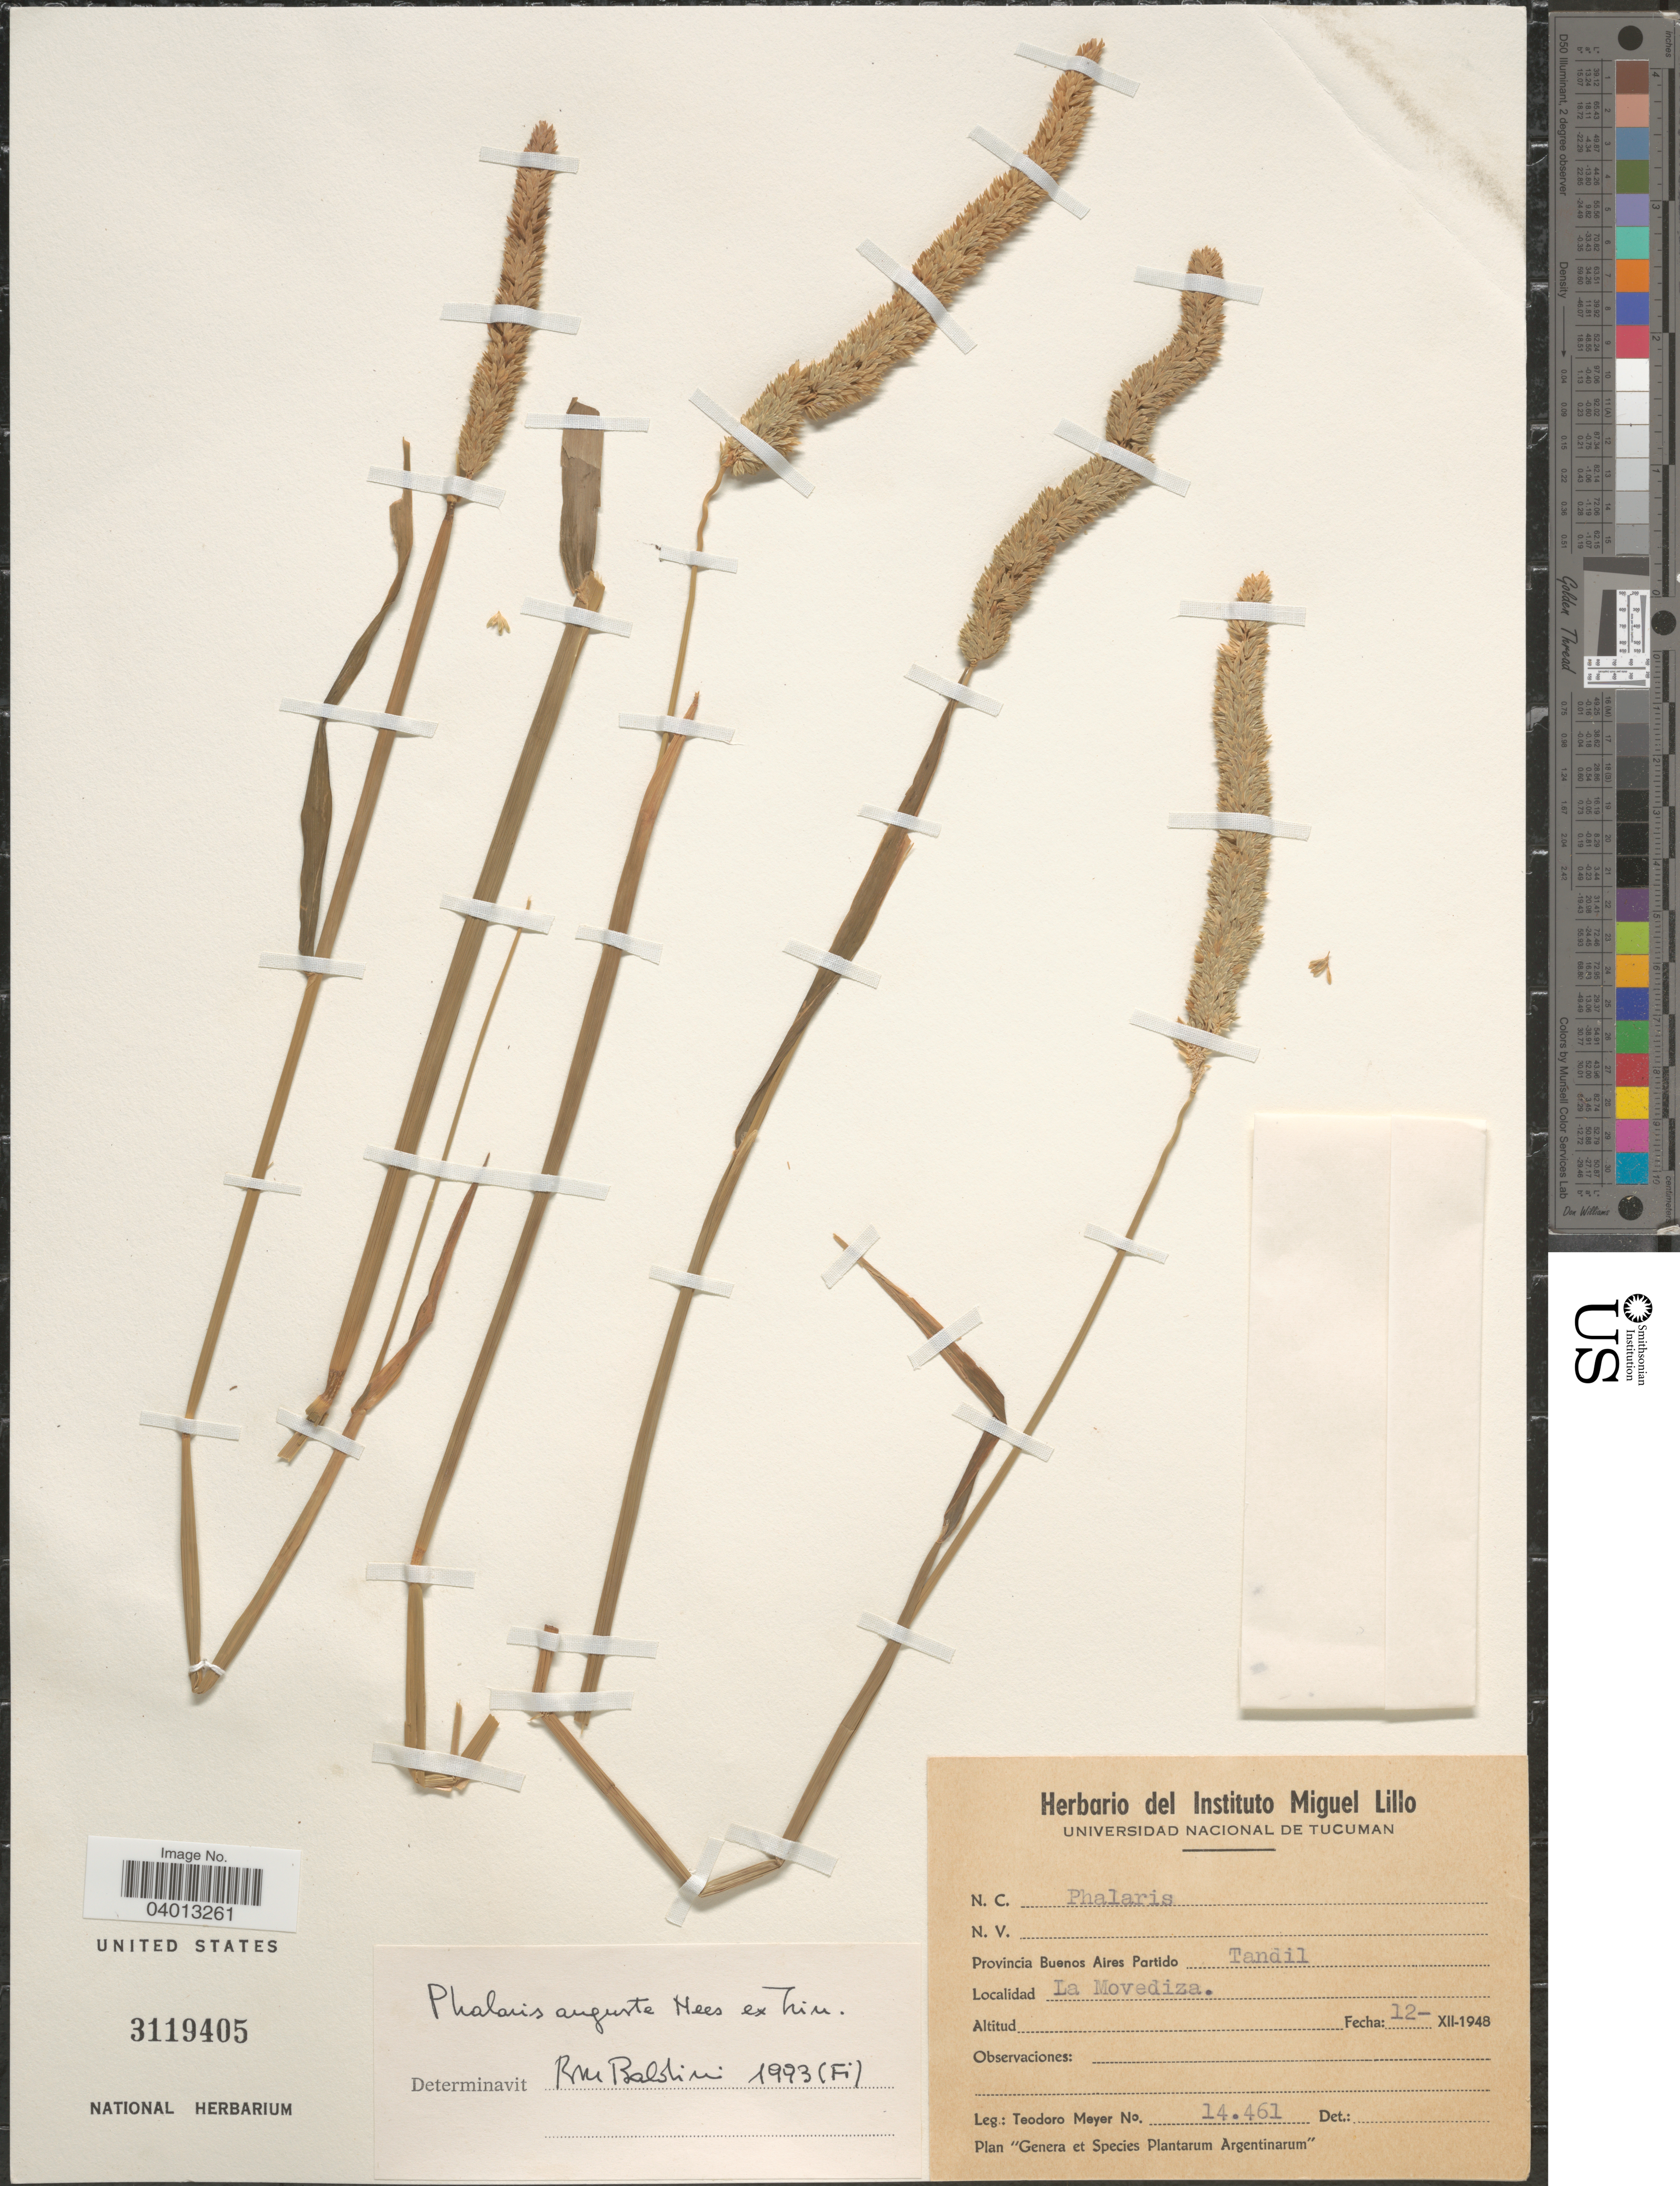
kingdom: Plantae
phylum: Tracheophyta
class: Liliopsida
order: Poales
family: Poaceae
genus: Phalaris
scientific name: Phalaris angusta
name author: Nees ex Trin.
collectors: T. Meyer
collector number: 14461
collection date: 1948-12-12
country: Argentina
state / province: Buenos Aires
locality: Provincia Buenos Aires Partido. Tandil. La Movediza.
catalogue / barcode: US 3119405